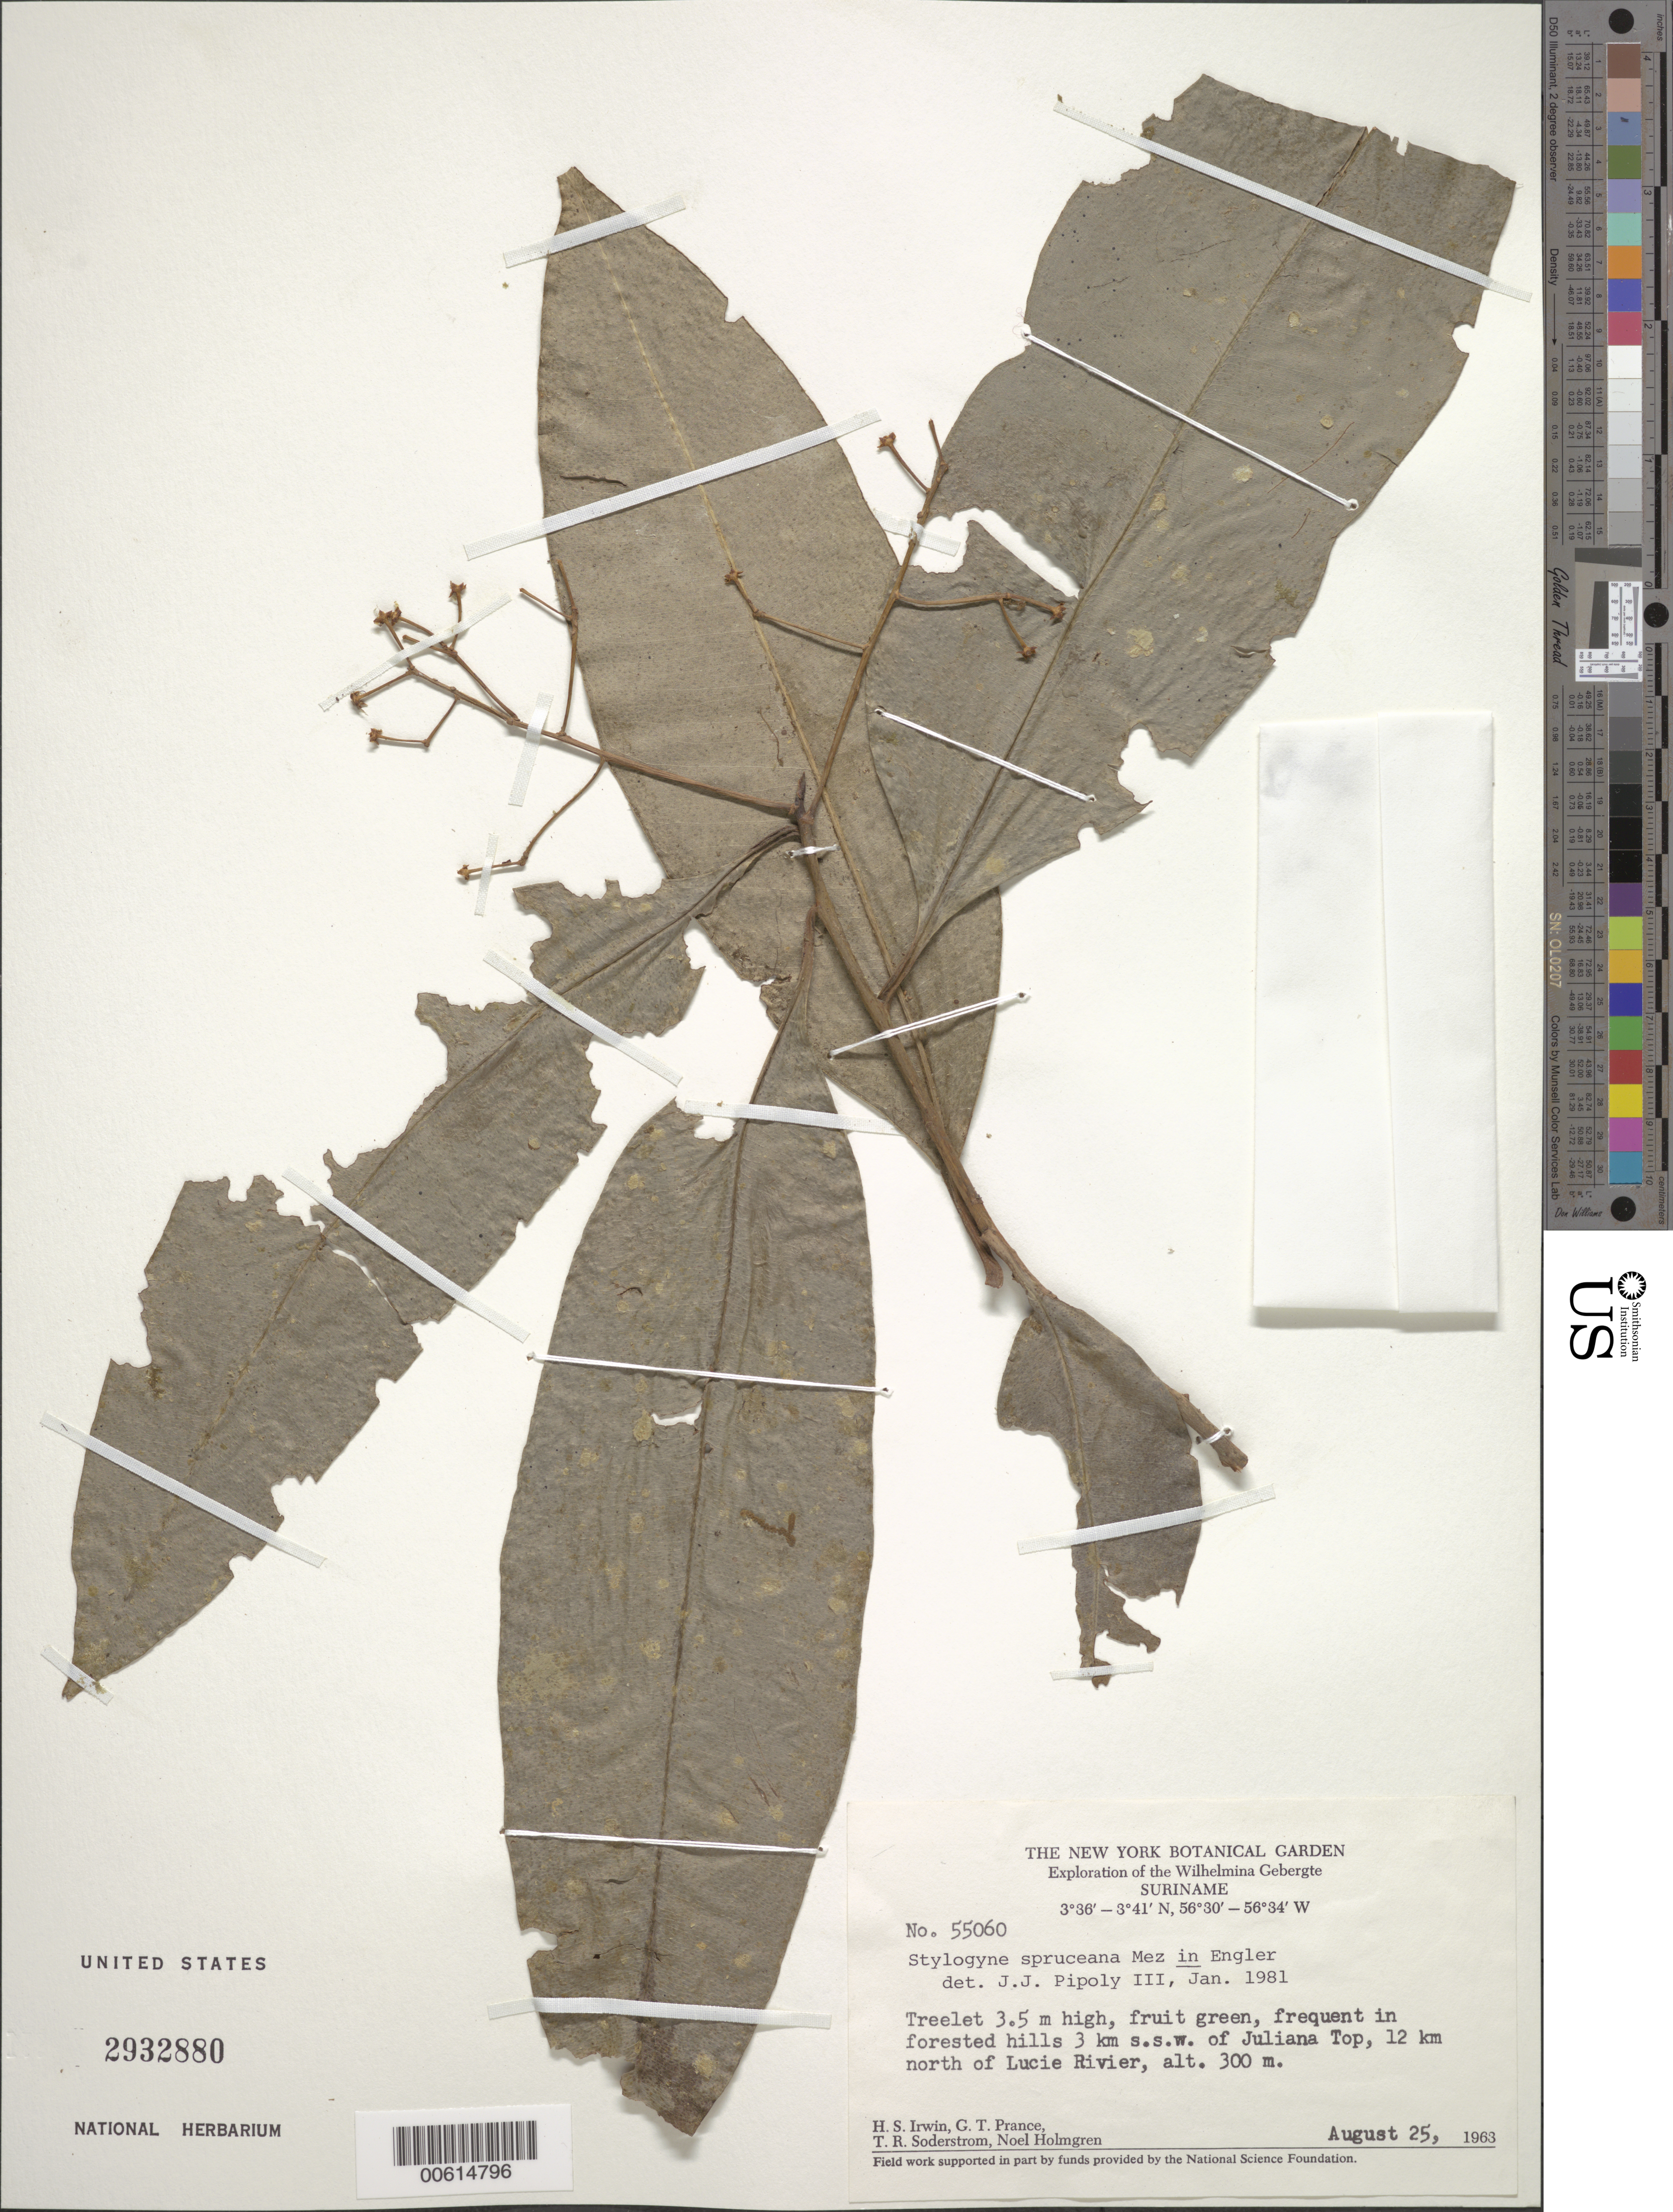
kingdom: Plantae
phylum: Tracheophyta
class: Magnoliopsida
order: Ericales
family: Primulaceae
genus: Stylogyne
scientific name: Stylogyne spruceana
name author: Mez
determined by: Pipoly, J. J., III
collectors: H. Irwin, G. T. Prance, T. R. Soderstrom & N. H. Holmgren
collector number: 55060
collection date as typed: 25-Aug-63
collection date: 1963-08-25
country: Suriname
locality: Juliana Top, 3 km SSW of, 12 km N of Lucie R., Wilhelmina Gebergte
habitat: Forested slopes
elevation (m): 300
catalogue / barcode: US 2932880